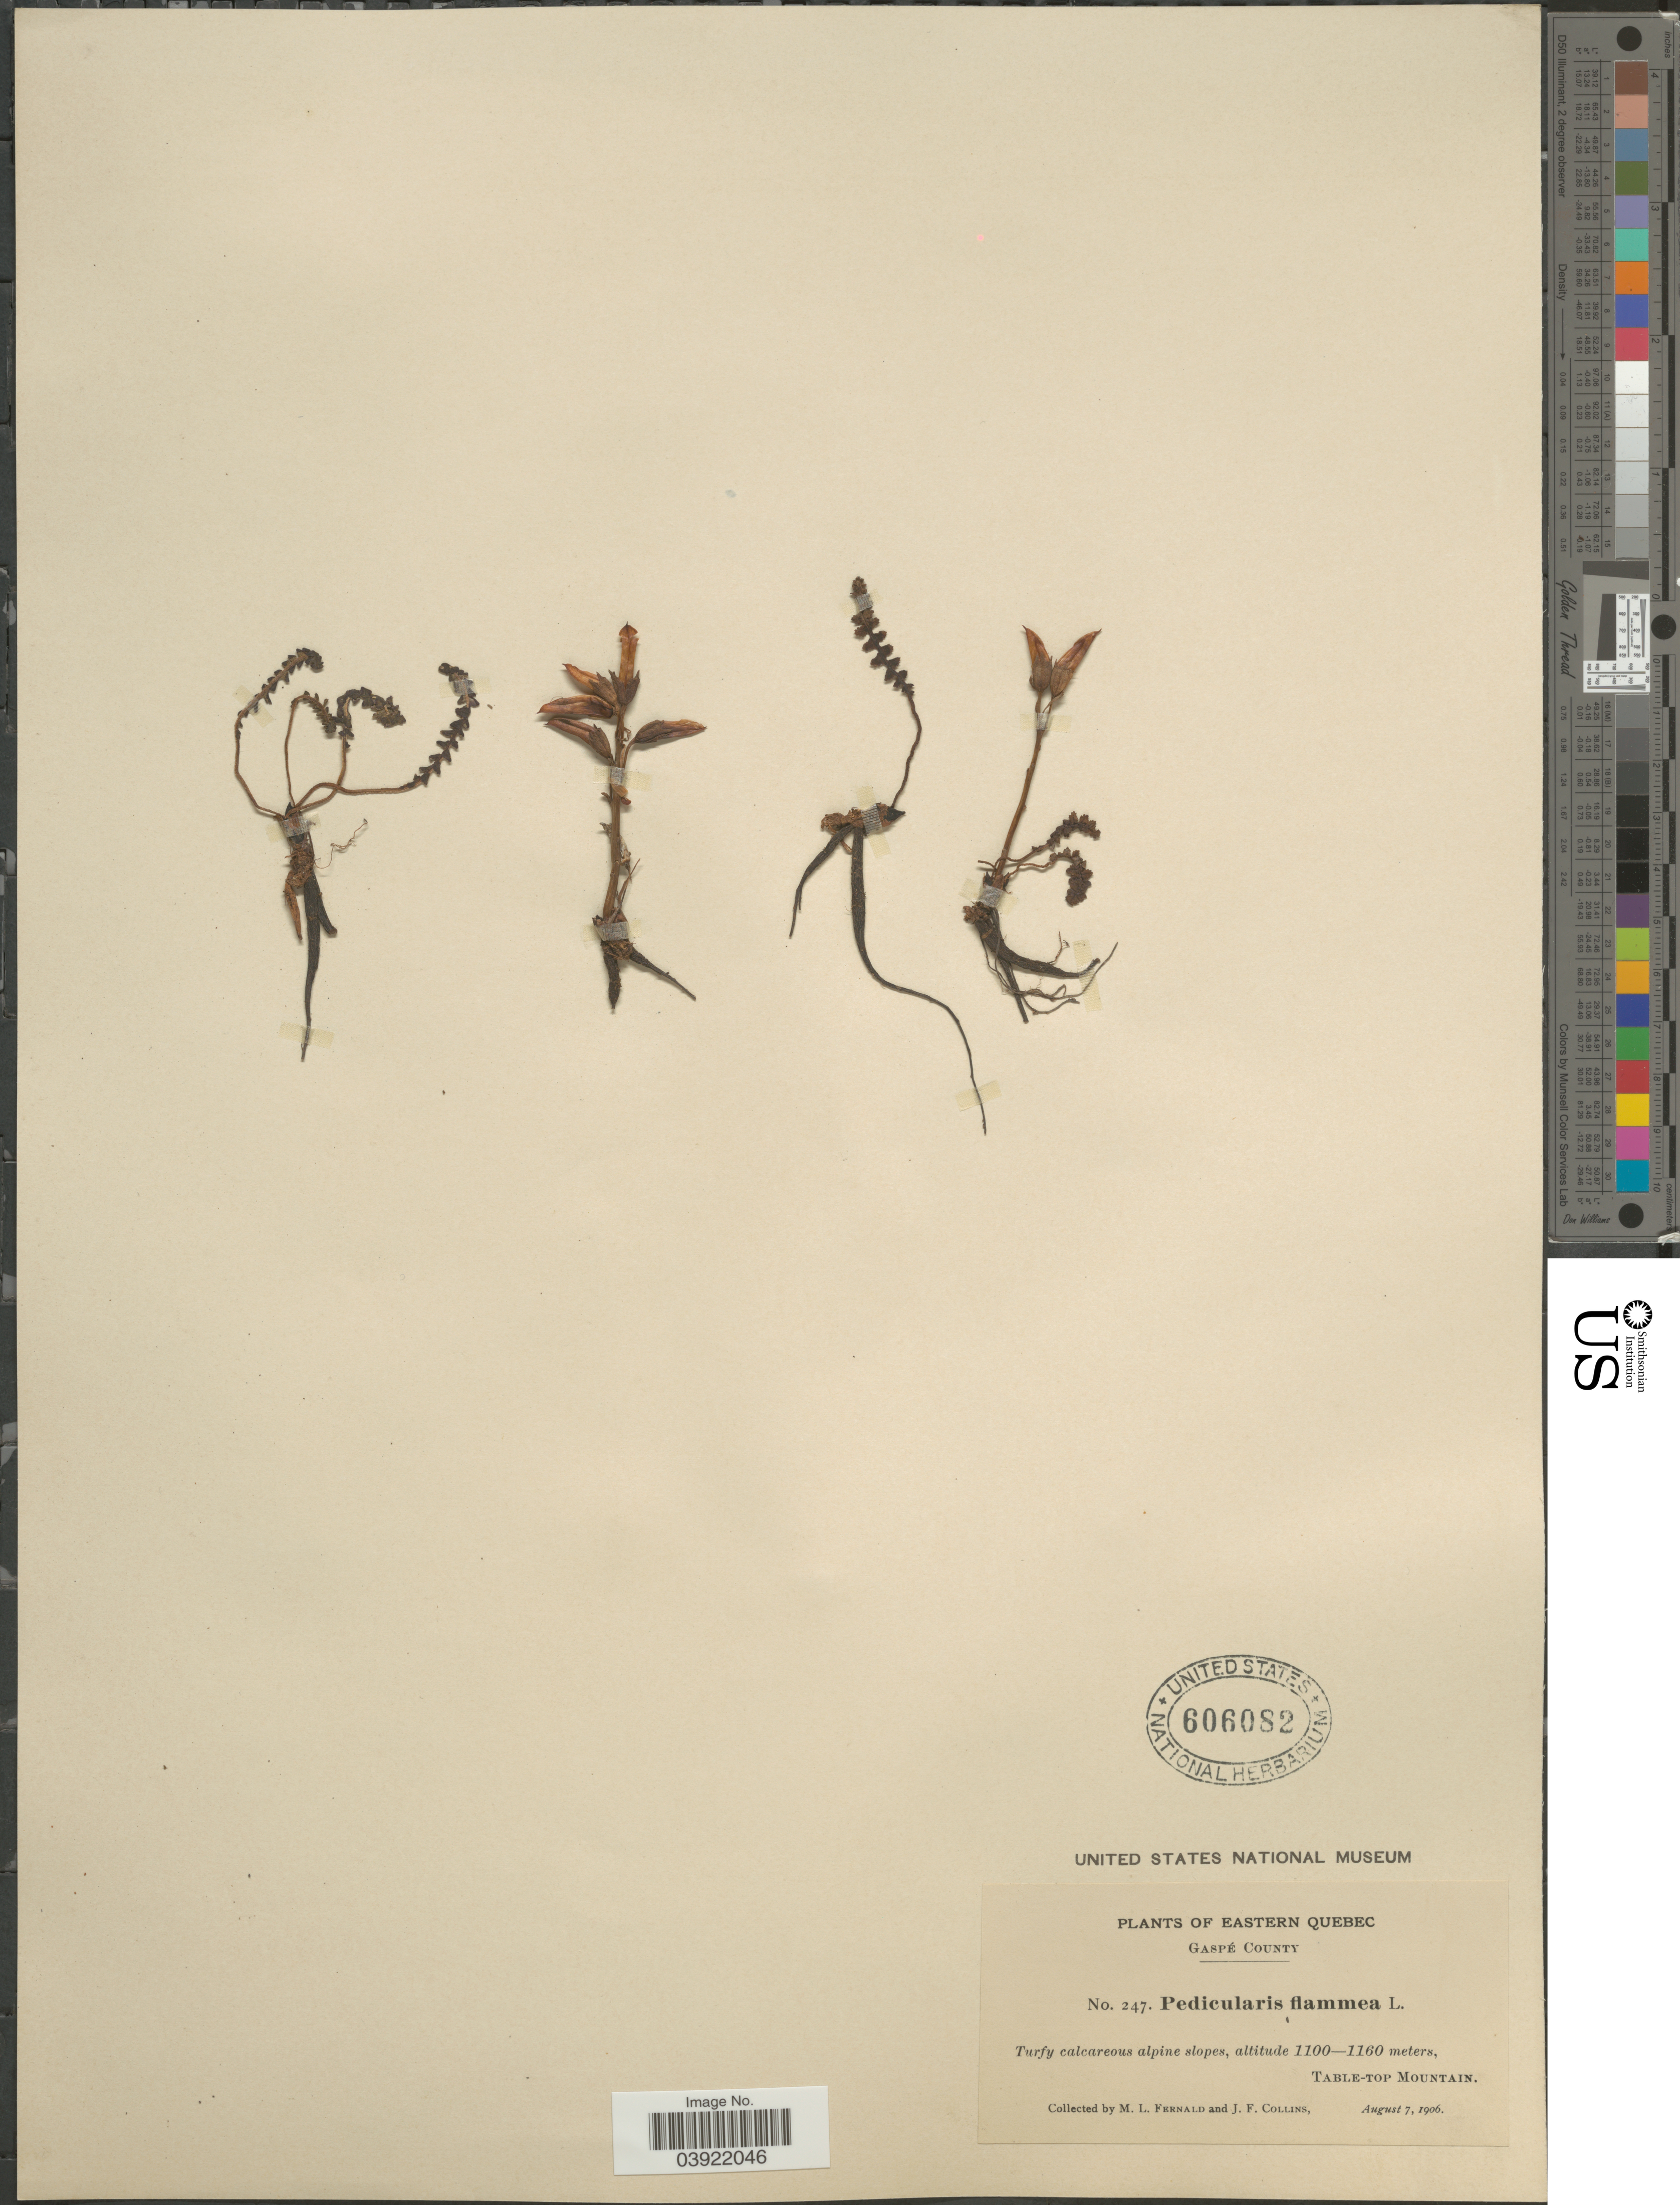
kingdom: Plantae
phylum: Tracheophyta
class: Magnoliopsida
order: Lamiales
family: Orobanchaceae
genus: Pedicularis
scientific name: Pedicularis flammea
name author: L.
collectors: M. L. Fernald & J. Collins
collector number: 247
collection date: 1906-08-07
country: Canada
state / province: Quebec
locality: Eastern Quebec. Gaspé County. Table-Top Mountain.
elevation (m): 1100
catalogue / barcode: US 606082